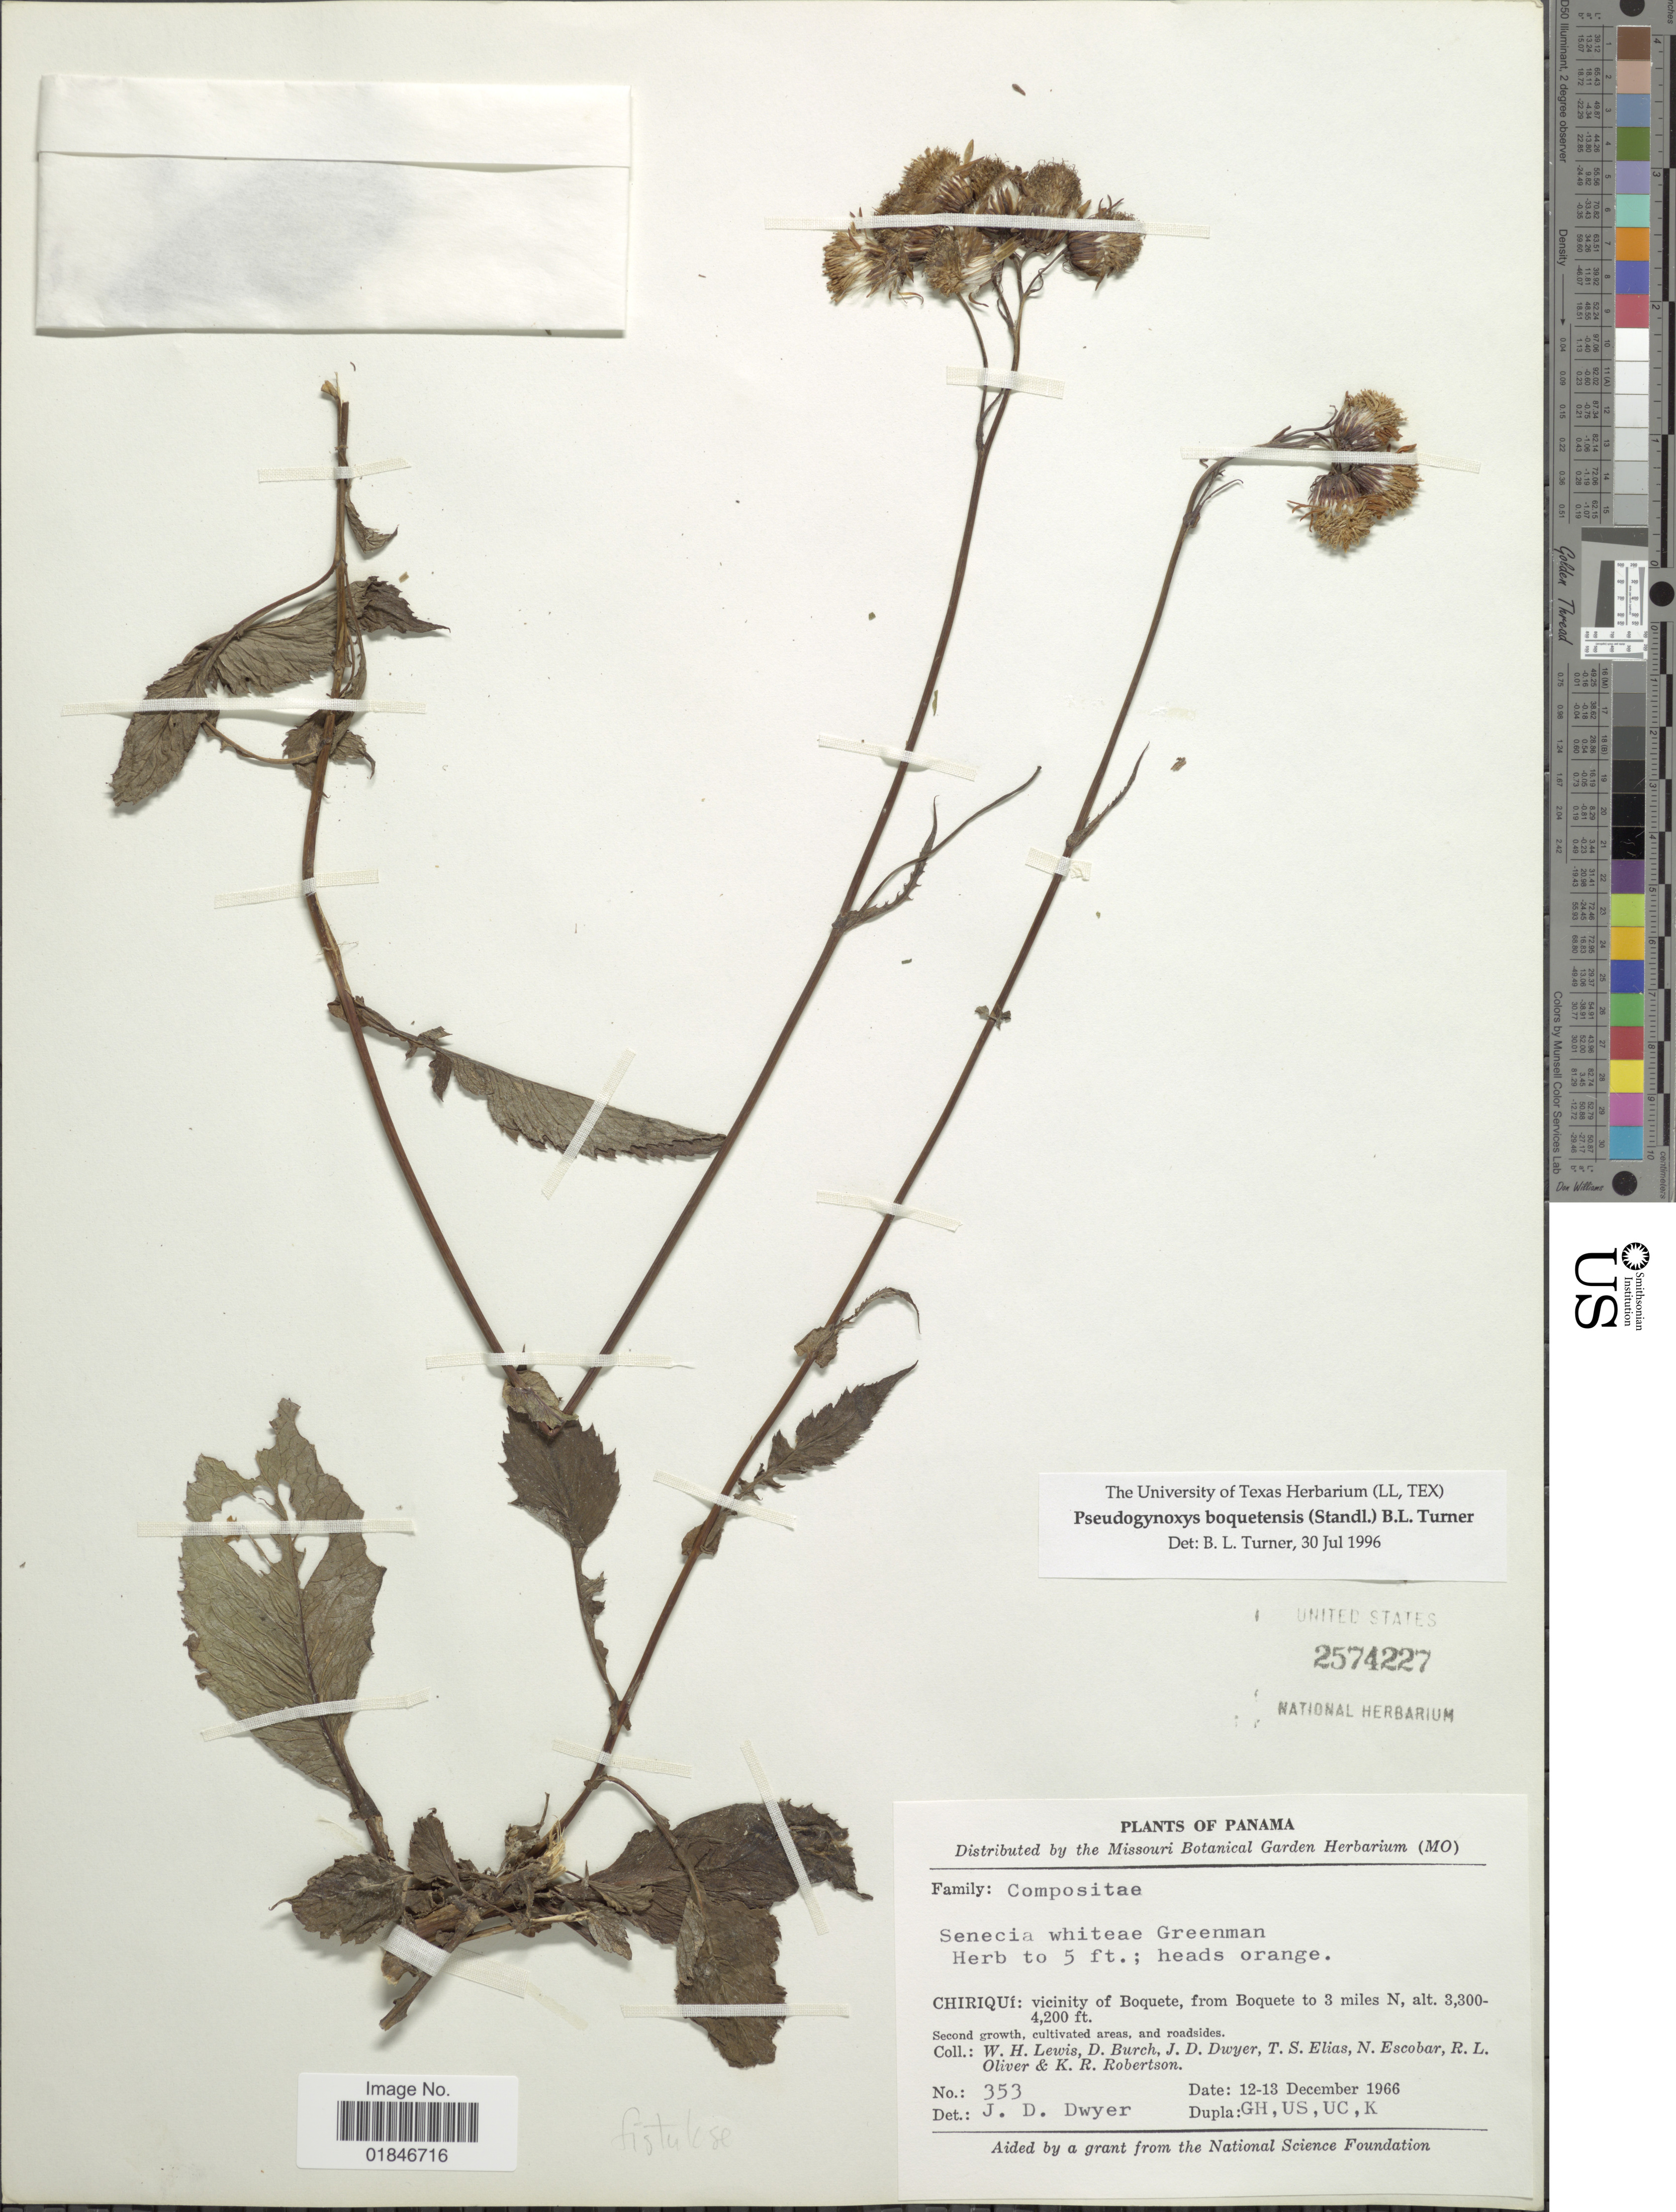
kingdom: Plantae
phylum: Tracheophyta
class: Magnoliopsida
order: Asterales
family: Asteraceae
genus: Talamancalia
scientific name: Talamancalia boquetensis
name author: (Standl.) H. Rob. & Cuatrec.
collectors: W. H. Lewis, D. Burch, J. D. Dwyer, T. Elias & et al.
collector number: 353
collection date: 1966-12-12/1966-12-13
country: Panama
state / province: Chiriqui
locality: Chiriqui: Vicinity of Boquete, from Boquete, to 3 miles N.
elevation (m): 1006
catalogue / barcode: US 2574227